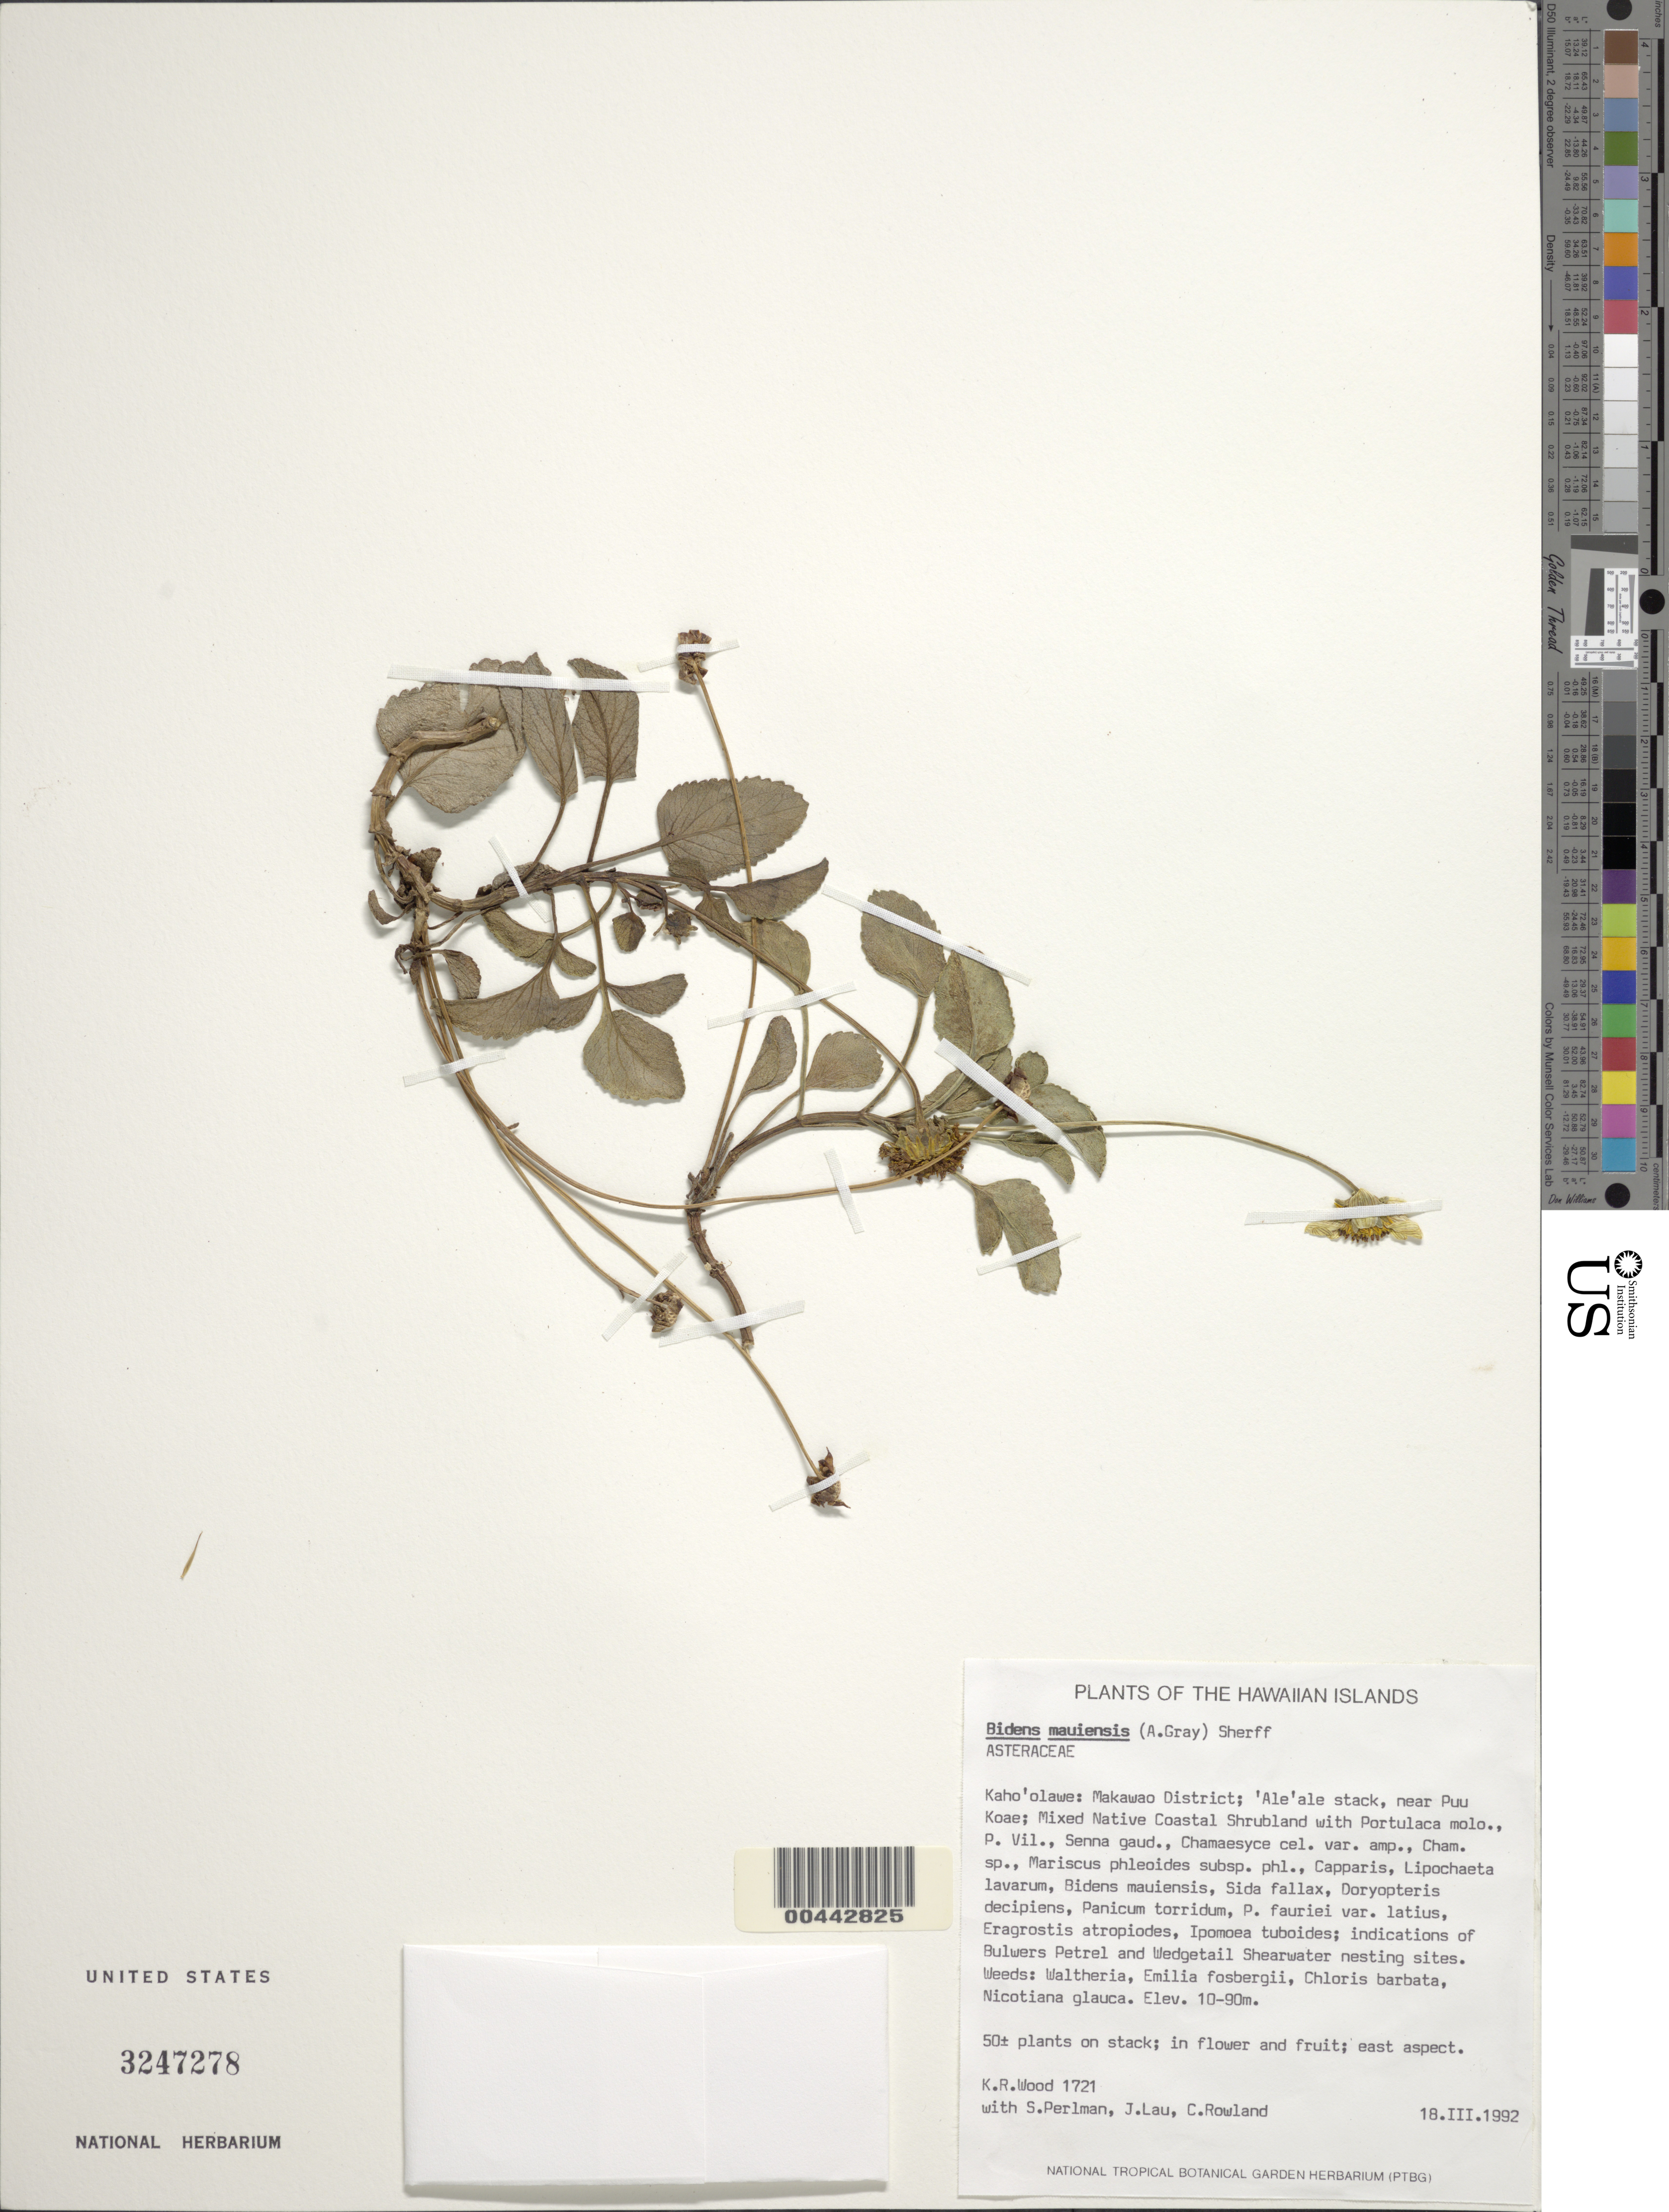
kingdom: Plantae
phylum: Tracheophyta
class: Magnoliopsida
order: Asterales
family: Asteraceae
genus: Bidens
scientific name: Bidens mauiensis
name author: Sherff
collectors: K. R. Wood, S. P. Perlman, J. Lau & C. Rowland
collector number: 1721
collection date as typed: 18 Mar 1992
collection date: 1992-03-18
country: United States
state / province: Hawaii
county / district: Maui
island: Kaho'olawe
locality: Makawao District; 'Ale'ale stack, near Puu Koae, east aspect.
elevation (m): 10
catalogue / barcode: US 3247278